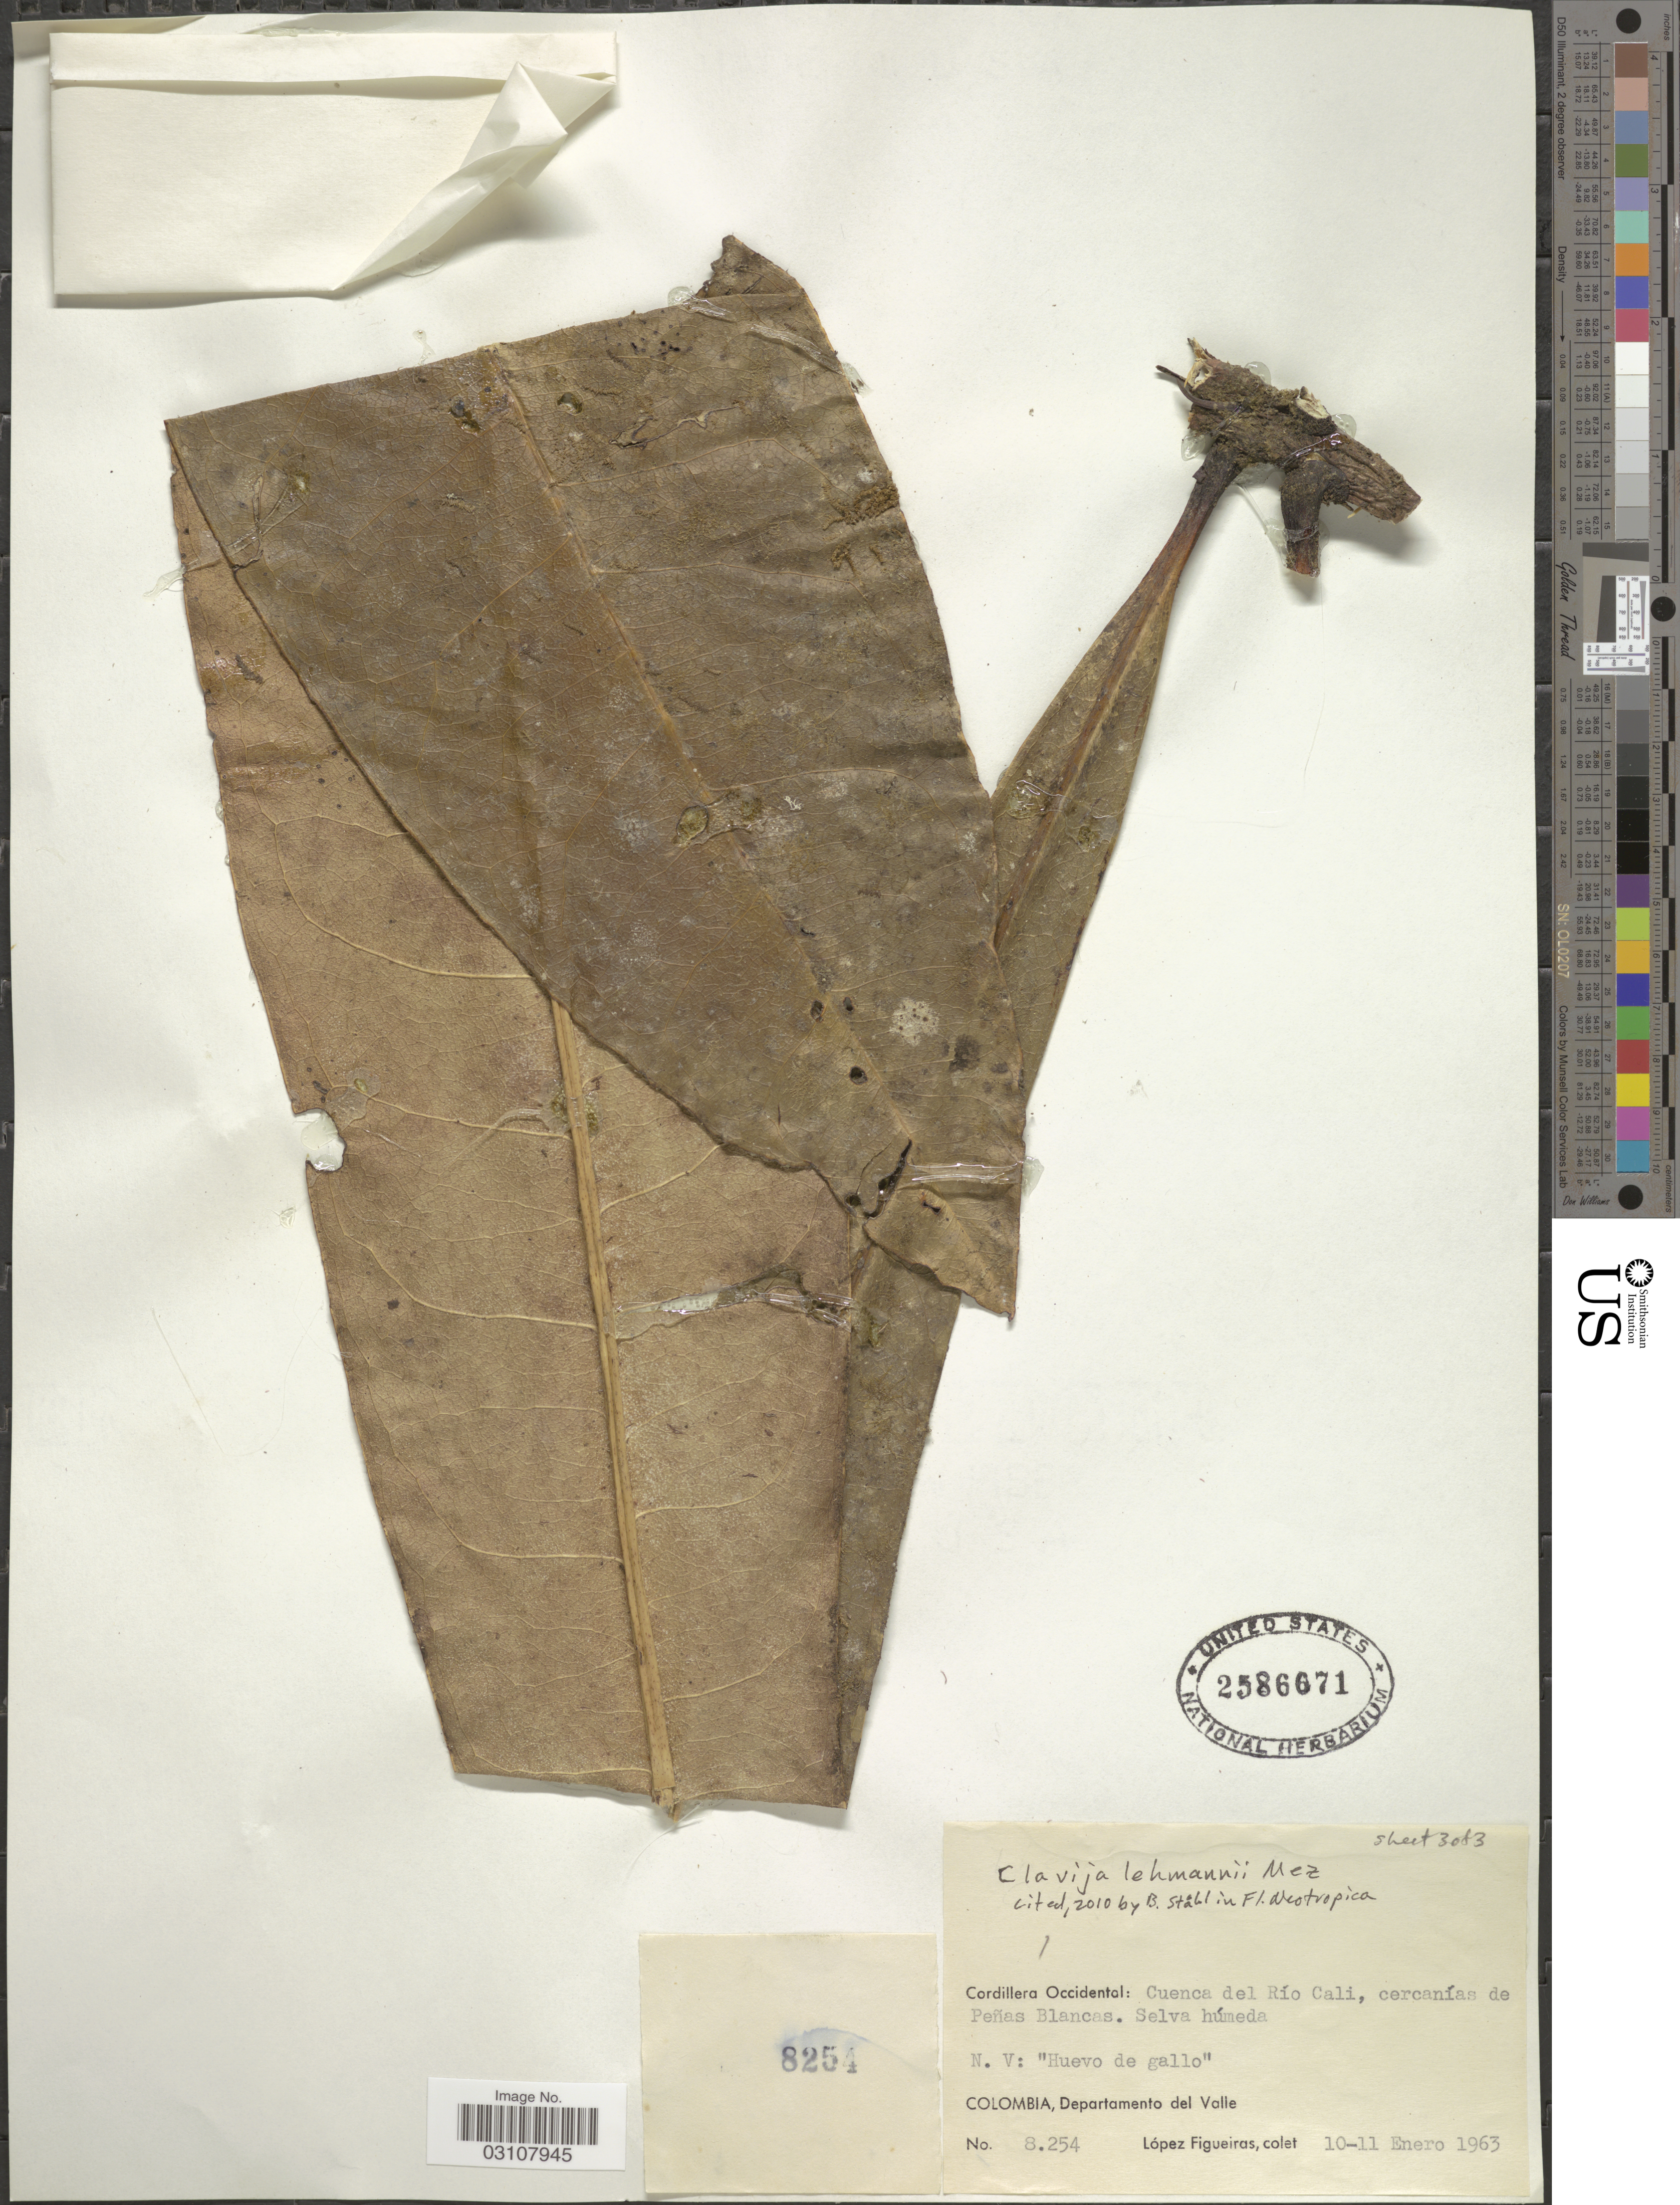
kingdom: Plantae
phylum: Tracheophyta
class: Magnoliopsida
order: Ericales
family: Primulaceae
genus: Clavija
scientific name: Clavija lehmannii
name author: Mez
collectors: M. López Figueiras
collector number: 8254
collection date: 1963-01-10/1963-01-11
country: Colombia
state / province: Valle del Cauca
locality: Cordillera Occidental: Cuenca del Río Cali, cercanías de Peñas Blancas.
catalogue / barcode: US 2586671